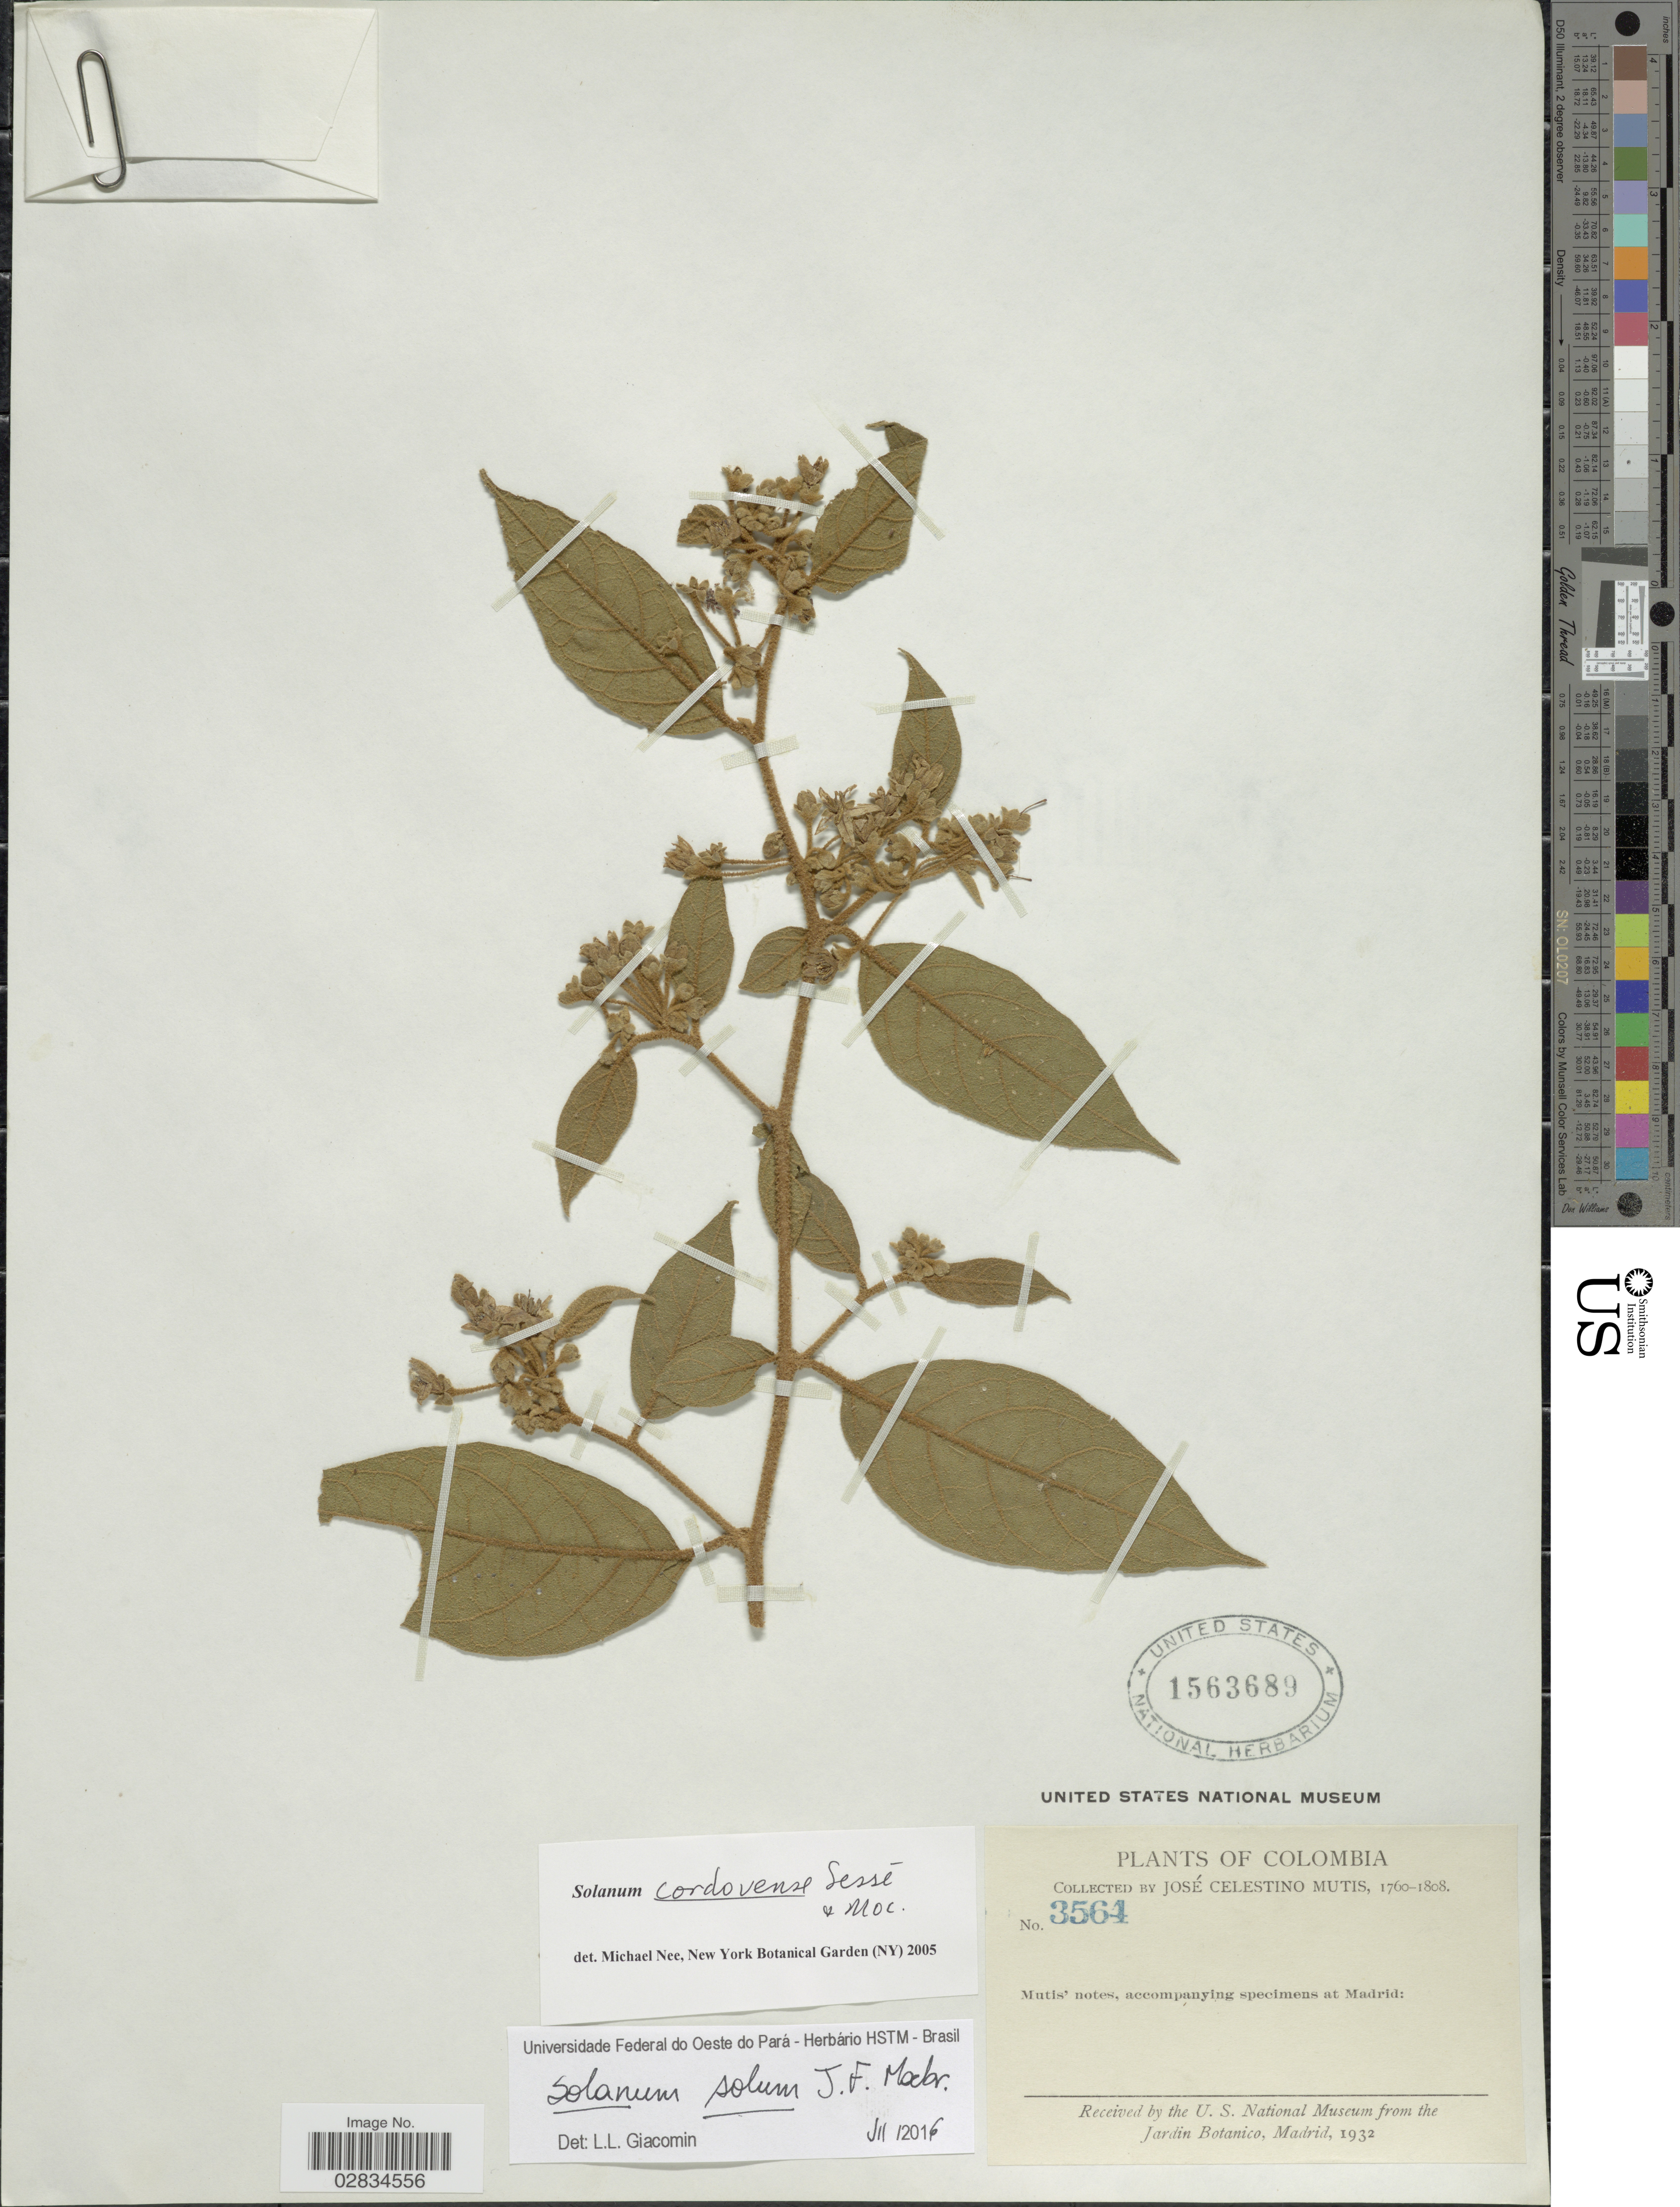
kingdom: Plantae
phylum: Tracheophyta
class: Magnoliopsida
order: Solanales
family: Solanaceae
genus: Solanum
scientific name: Solanum solum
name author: J.F. Macbr.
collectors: J. C. B. Mutis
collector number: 3564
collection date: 1760/1808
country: Colombia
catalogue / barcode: US 1563689